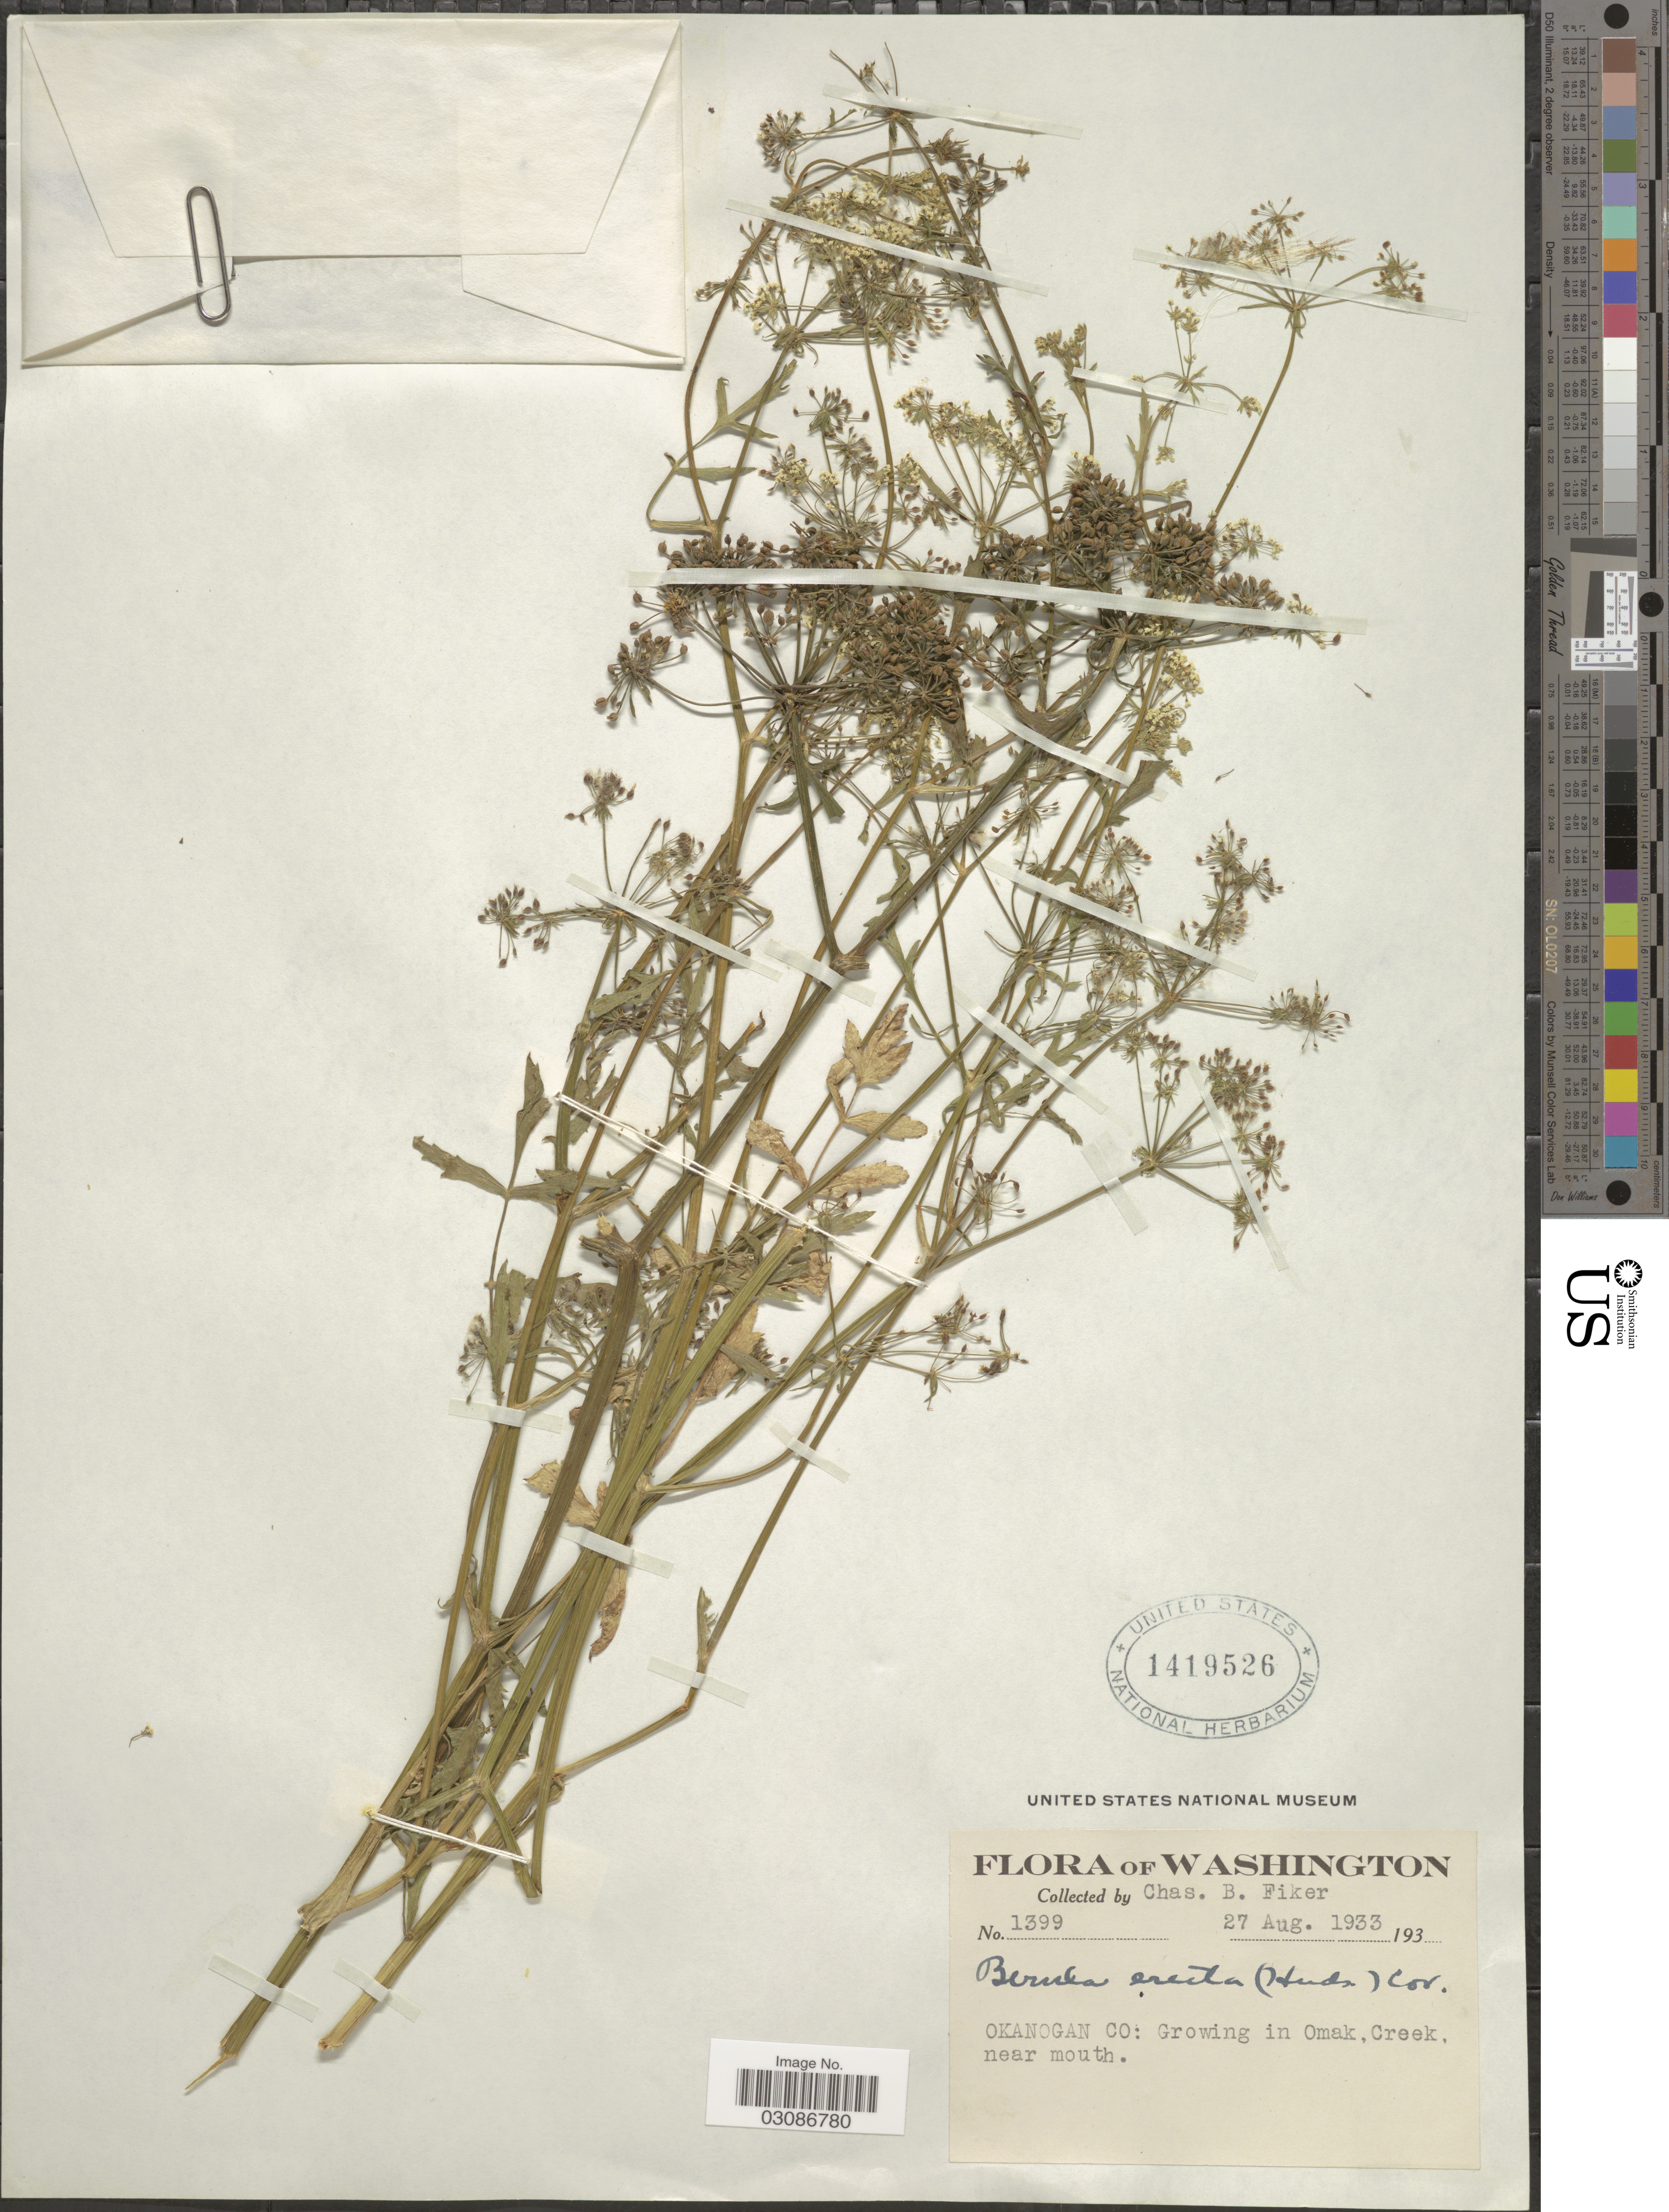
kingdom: Plantae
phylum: Tracheophyta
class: Magnoliopsida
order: Apiales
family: Apiaceae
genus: Berula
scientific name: Berula erecta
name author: (Huds.) Coville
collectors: C. Fiker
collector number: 1399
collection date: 1933-08-27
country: United States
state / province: Washington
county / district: Okanogan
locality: Okanogan Co: Growing in Omak, Creek, near mouth.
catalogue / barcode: US 1419526